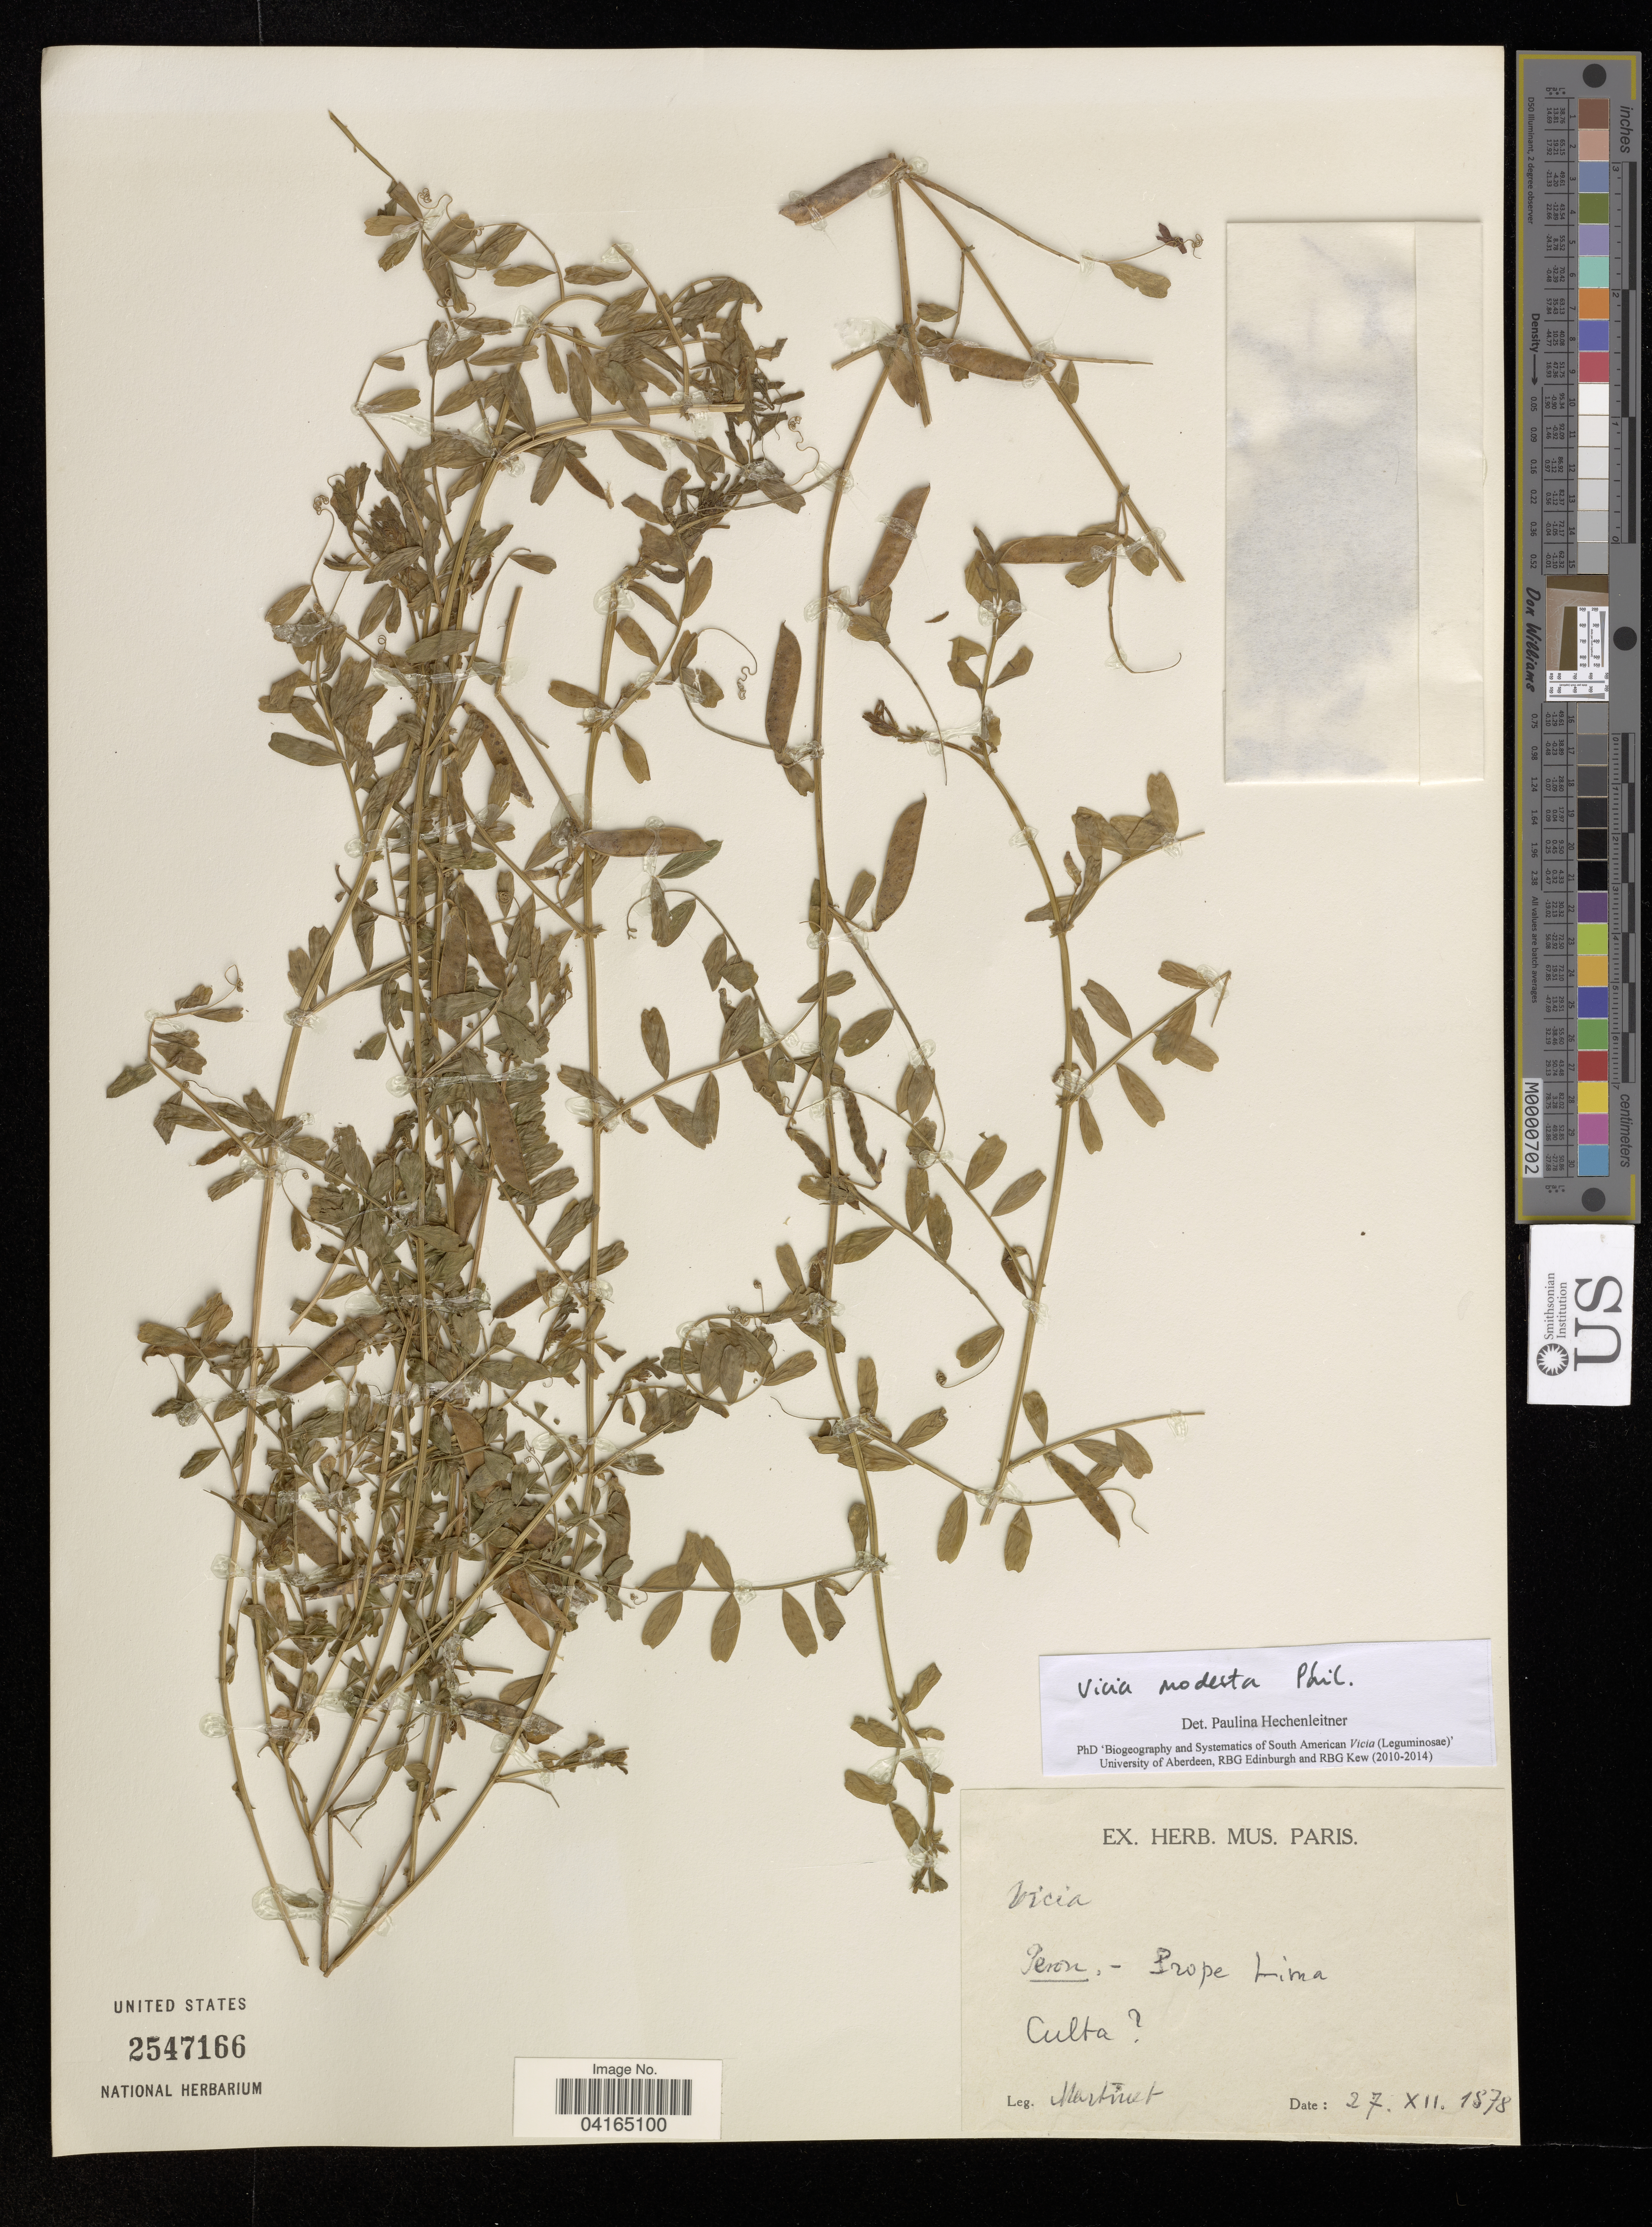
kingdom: Plantae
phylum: Tracheophyta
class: Magnoliopsida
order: Fabales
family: Fabaceae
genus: Vicia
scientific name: Vicia modesta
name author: Phil.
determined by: Hechenleitner, Paulina, RBG Edinburgh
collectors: -. Martinet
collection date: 1878-12-27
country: United States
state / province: Pennsylvania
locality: Prope Lima.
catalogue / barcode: US 2547166